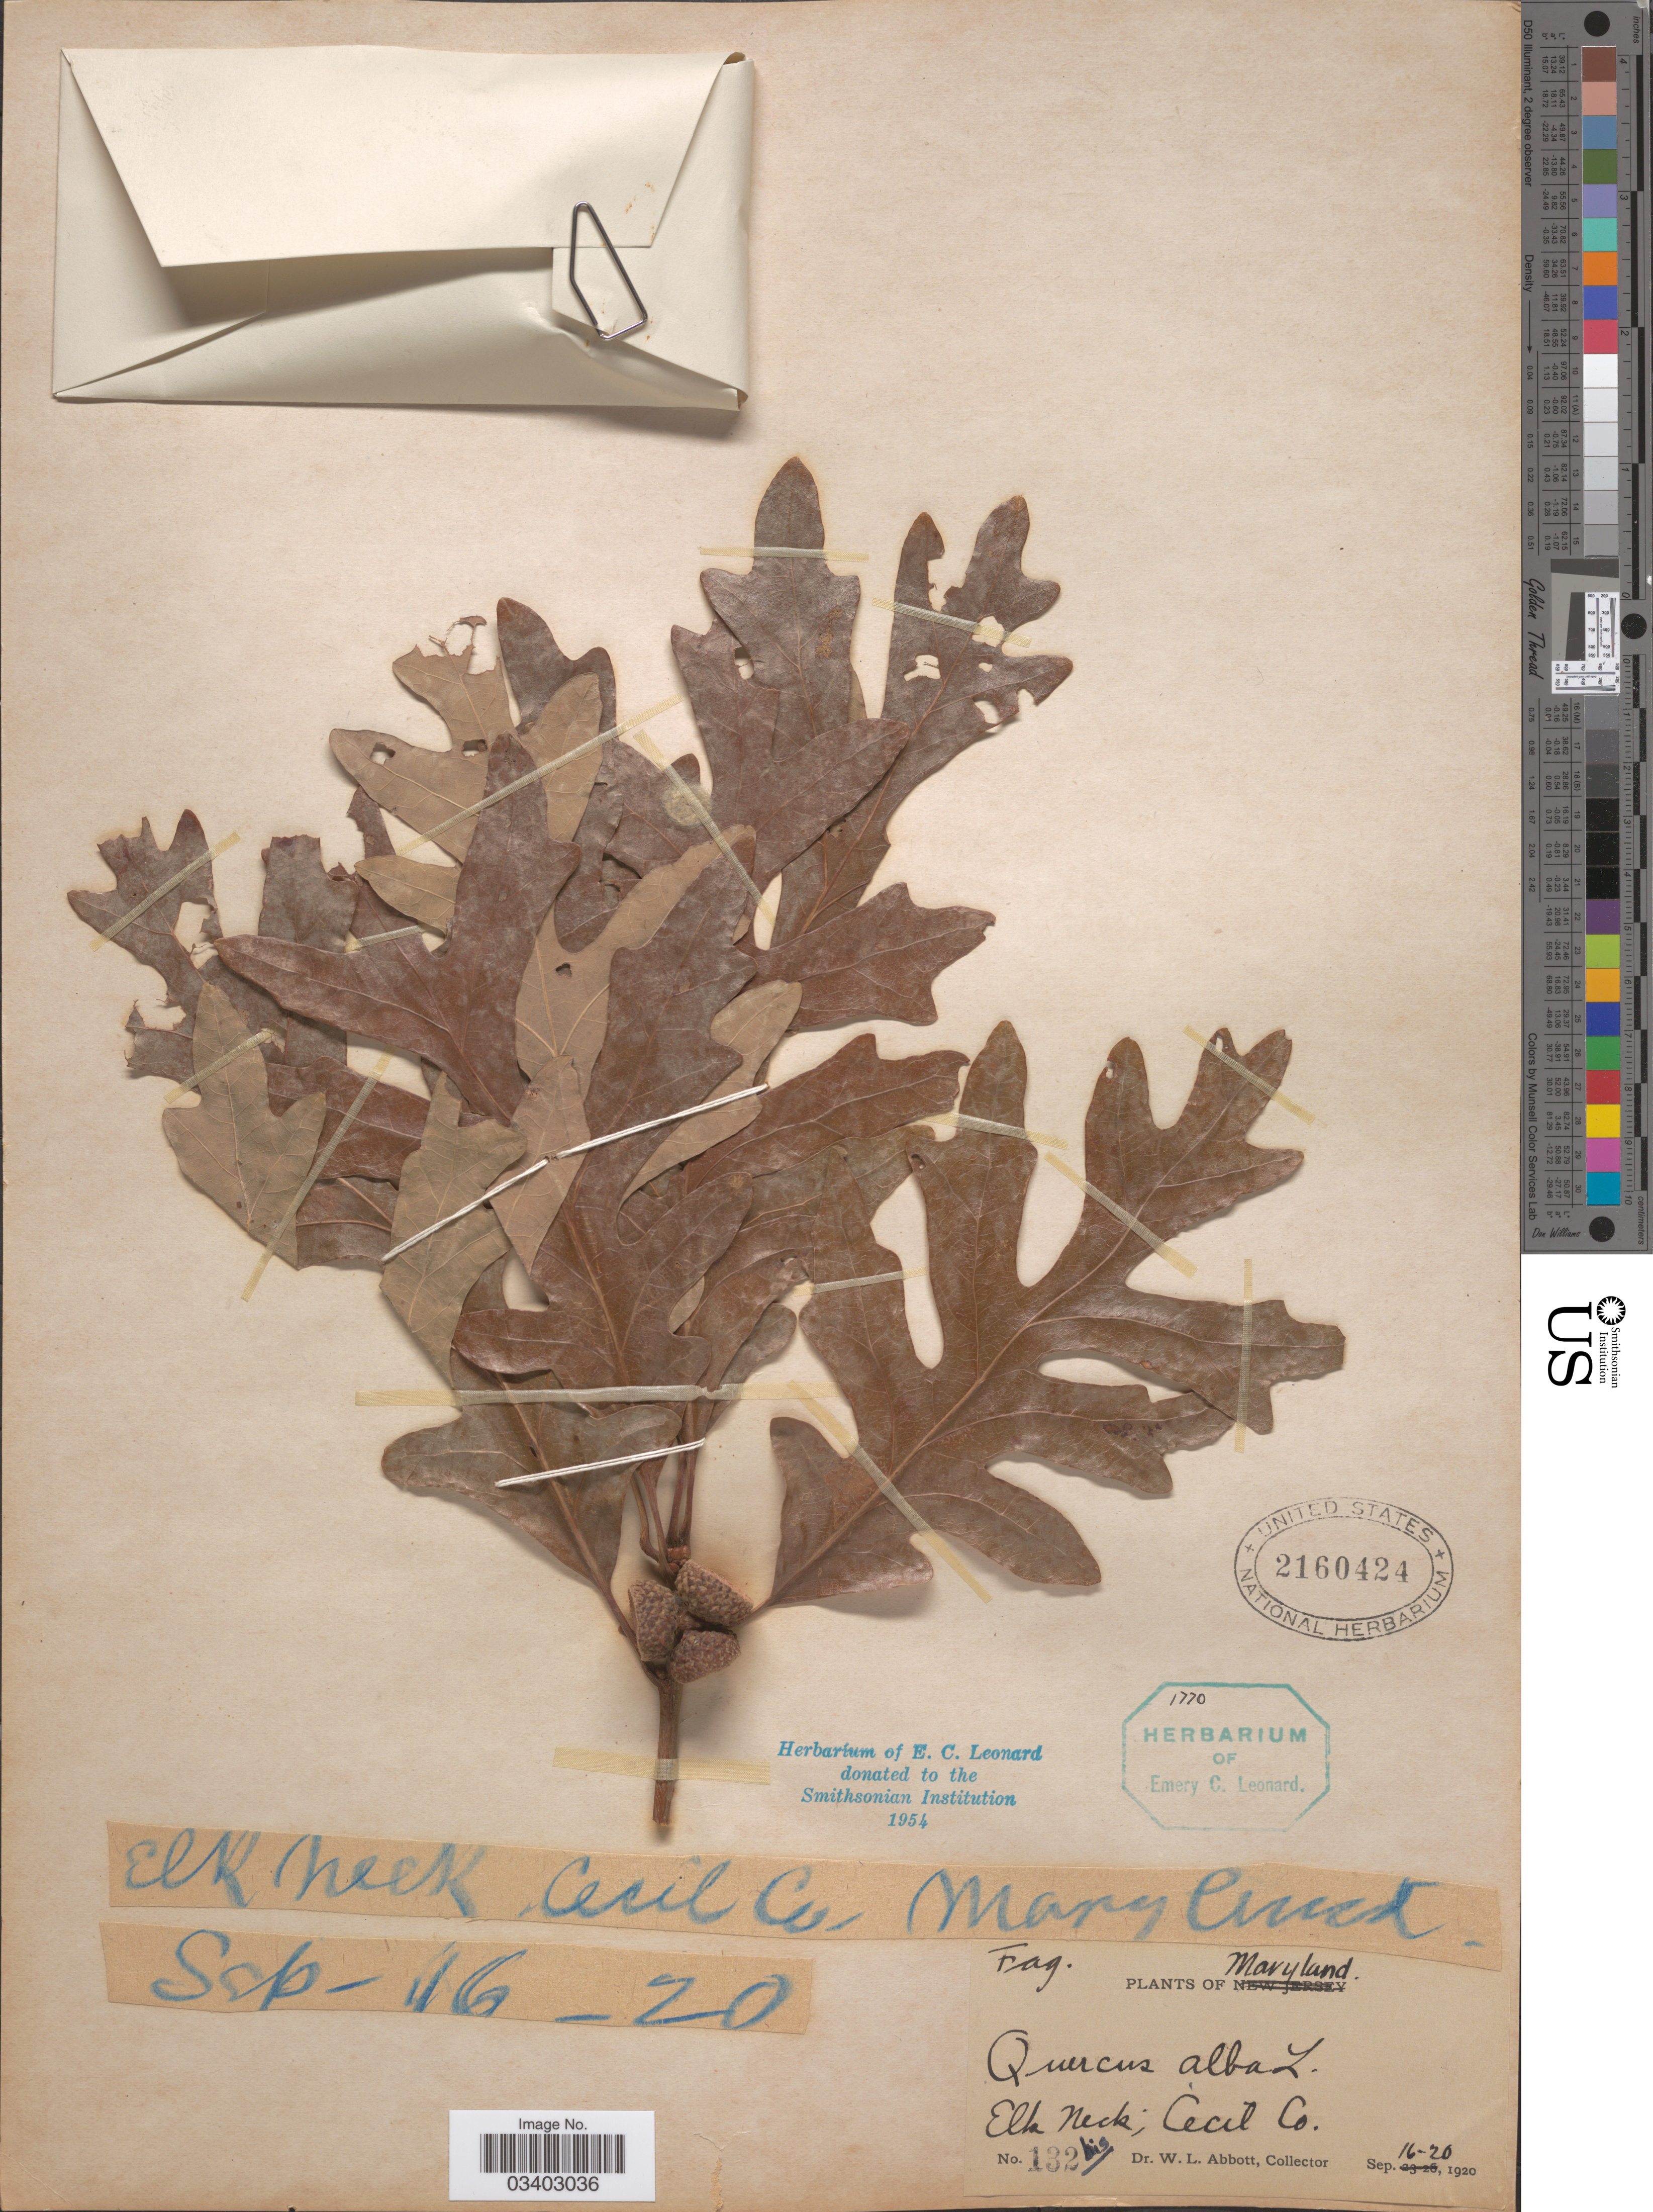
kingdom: Plantae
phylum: Tracheophyta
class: Magnoliopsida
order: Fagales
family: Fagaceae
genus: Quercus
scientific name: Quercus alba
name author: L.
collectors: W. L. Abbott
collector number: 132bis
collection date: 1920-09-16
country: United States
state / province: Maryland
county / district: Cecil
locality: Elk Neck; Cecil Co.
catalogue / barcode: US 2160424